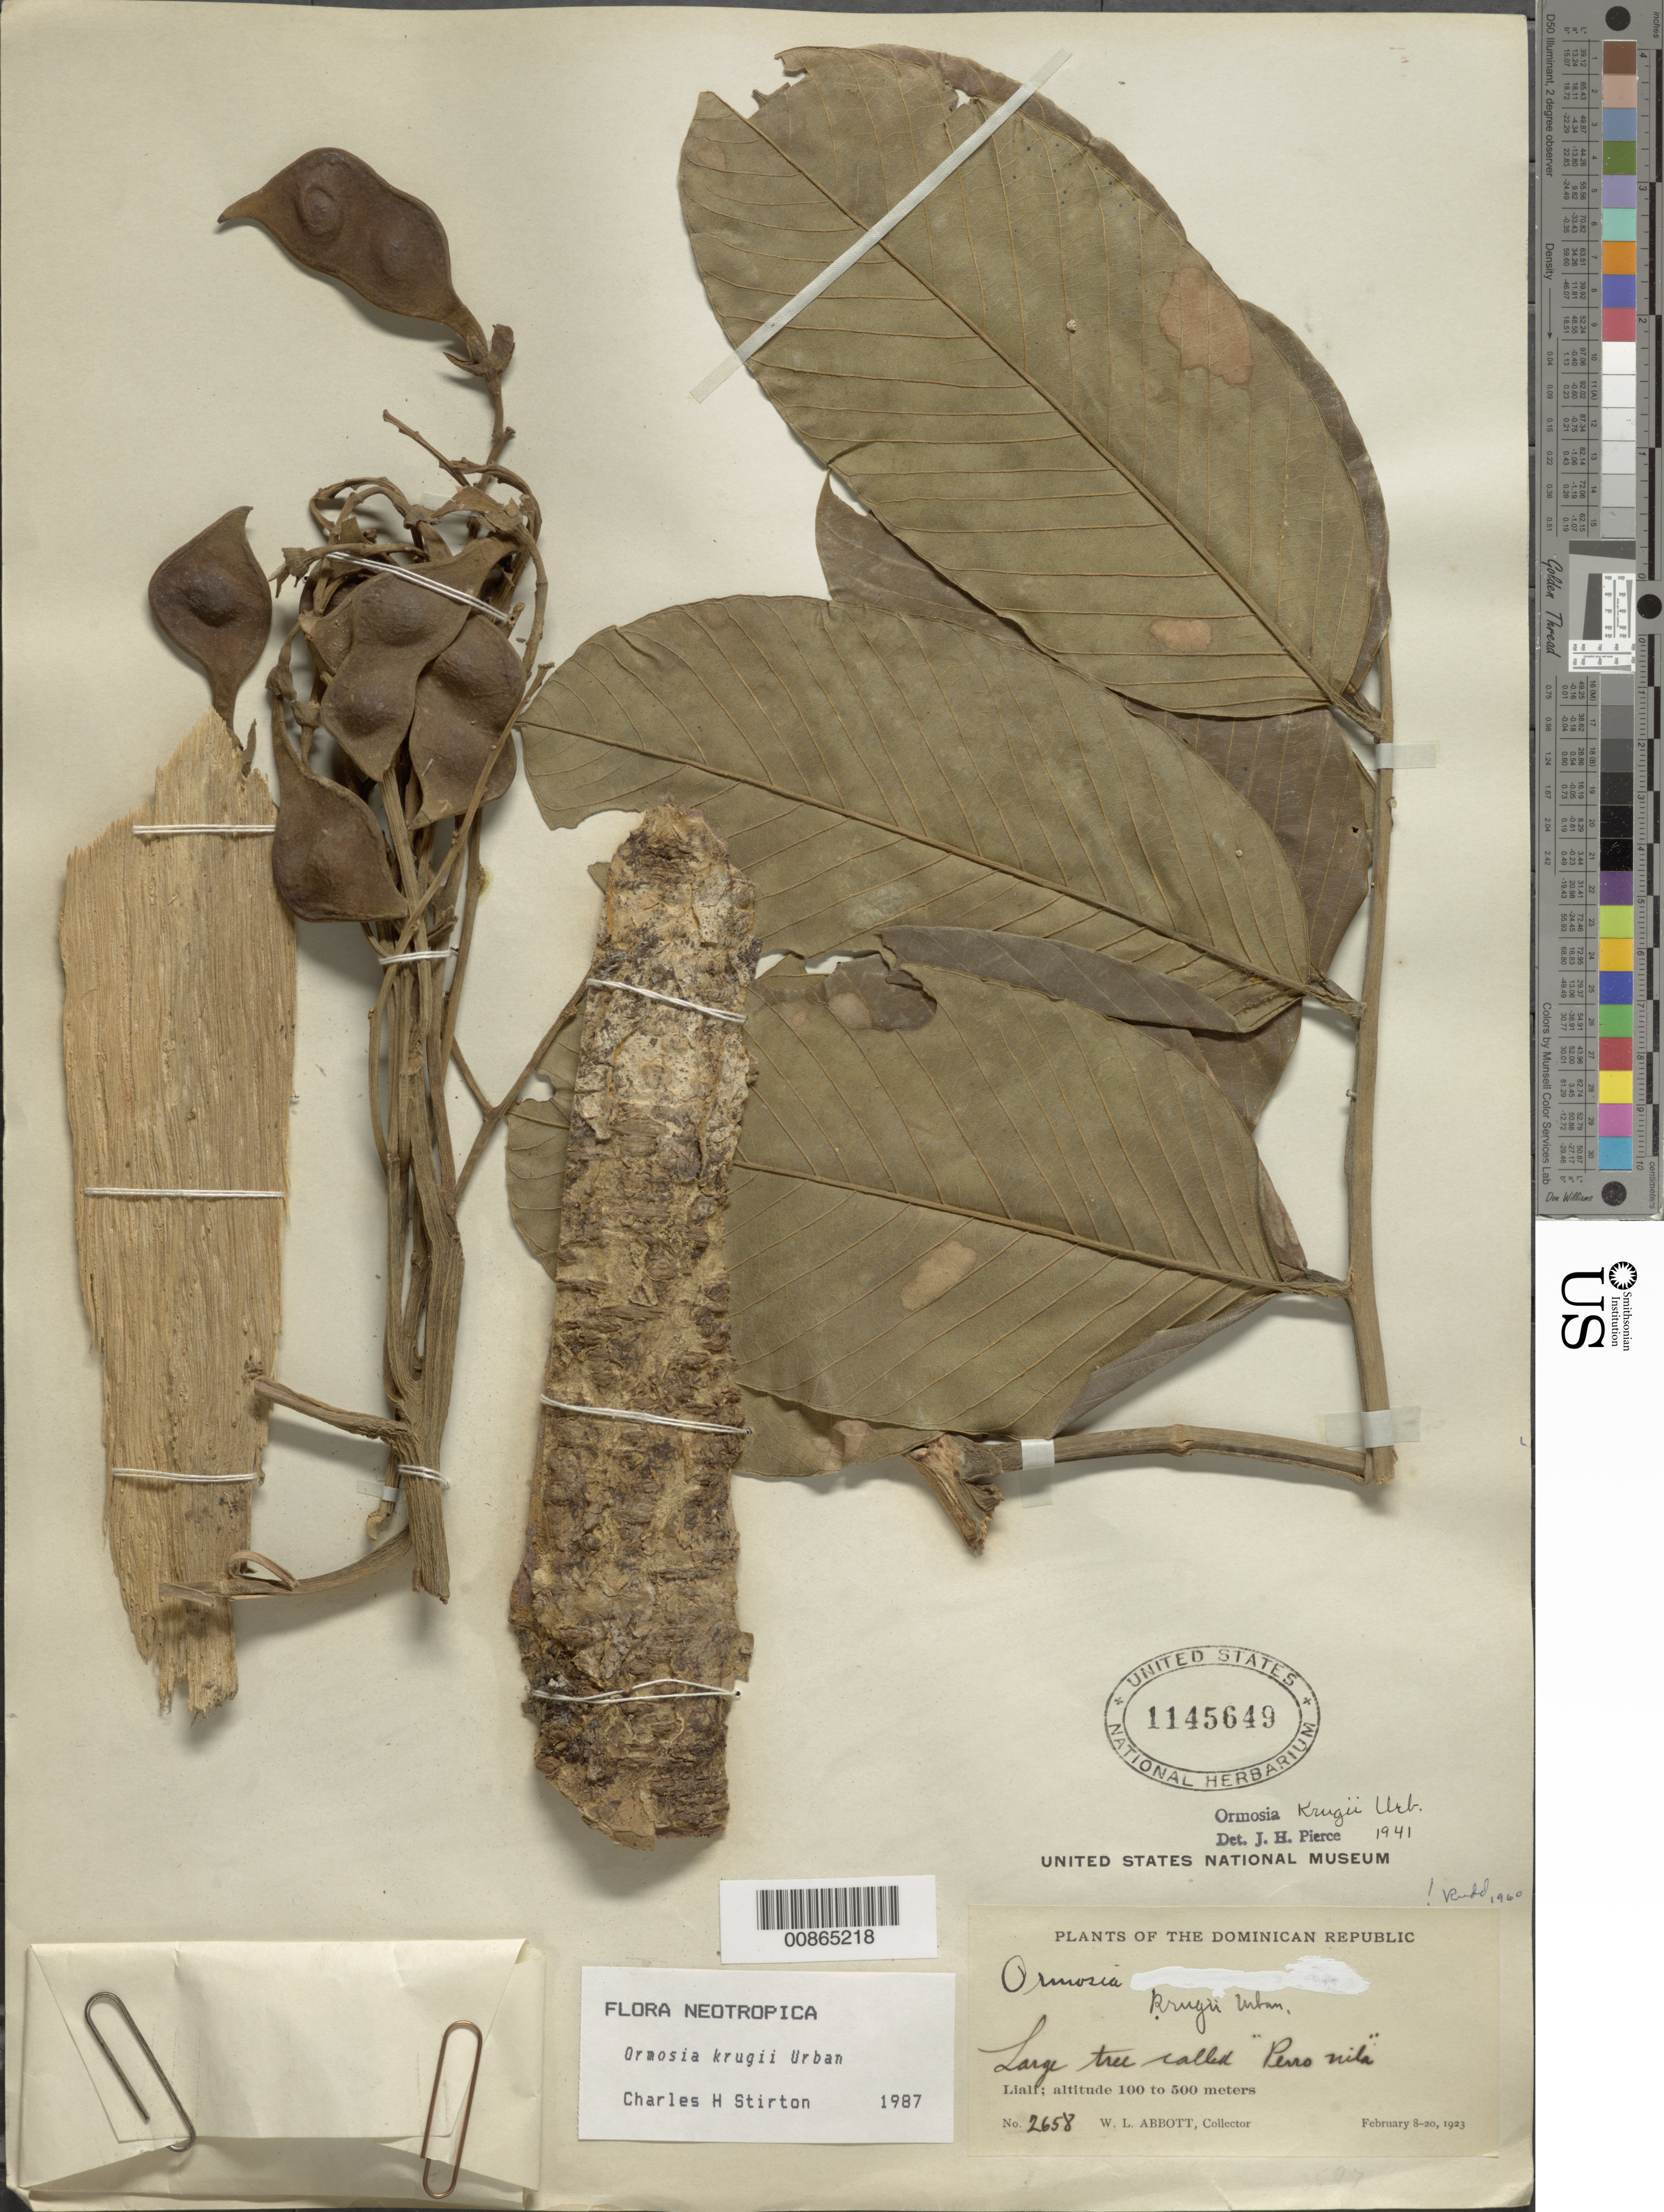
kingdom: Plantae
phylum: Tracheophyta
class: Magnoliopsida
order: Fabales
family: Fabaceae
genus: Ormosia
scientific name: Ormosia krugii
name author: Urb.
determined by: Stirton, Charles H.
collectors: W. L. Abbott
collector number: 2658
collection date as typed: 08 Feb 1923 to 20 Feb 1923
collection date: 1923-02-08/1923-02-20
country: Dominican Republic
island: Hispaniola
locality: Liali.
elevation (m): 100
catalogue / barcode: US 1145649